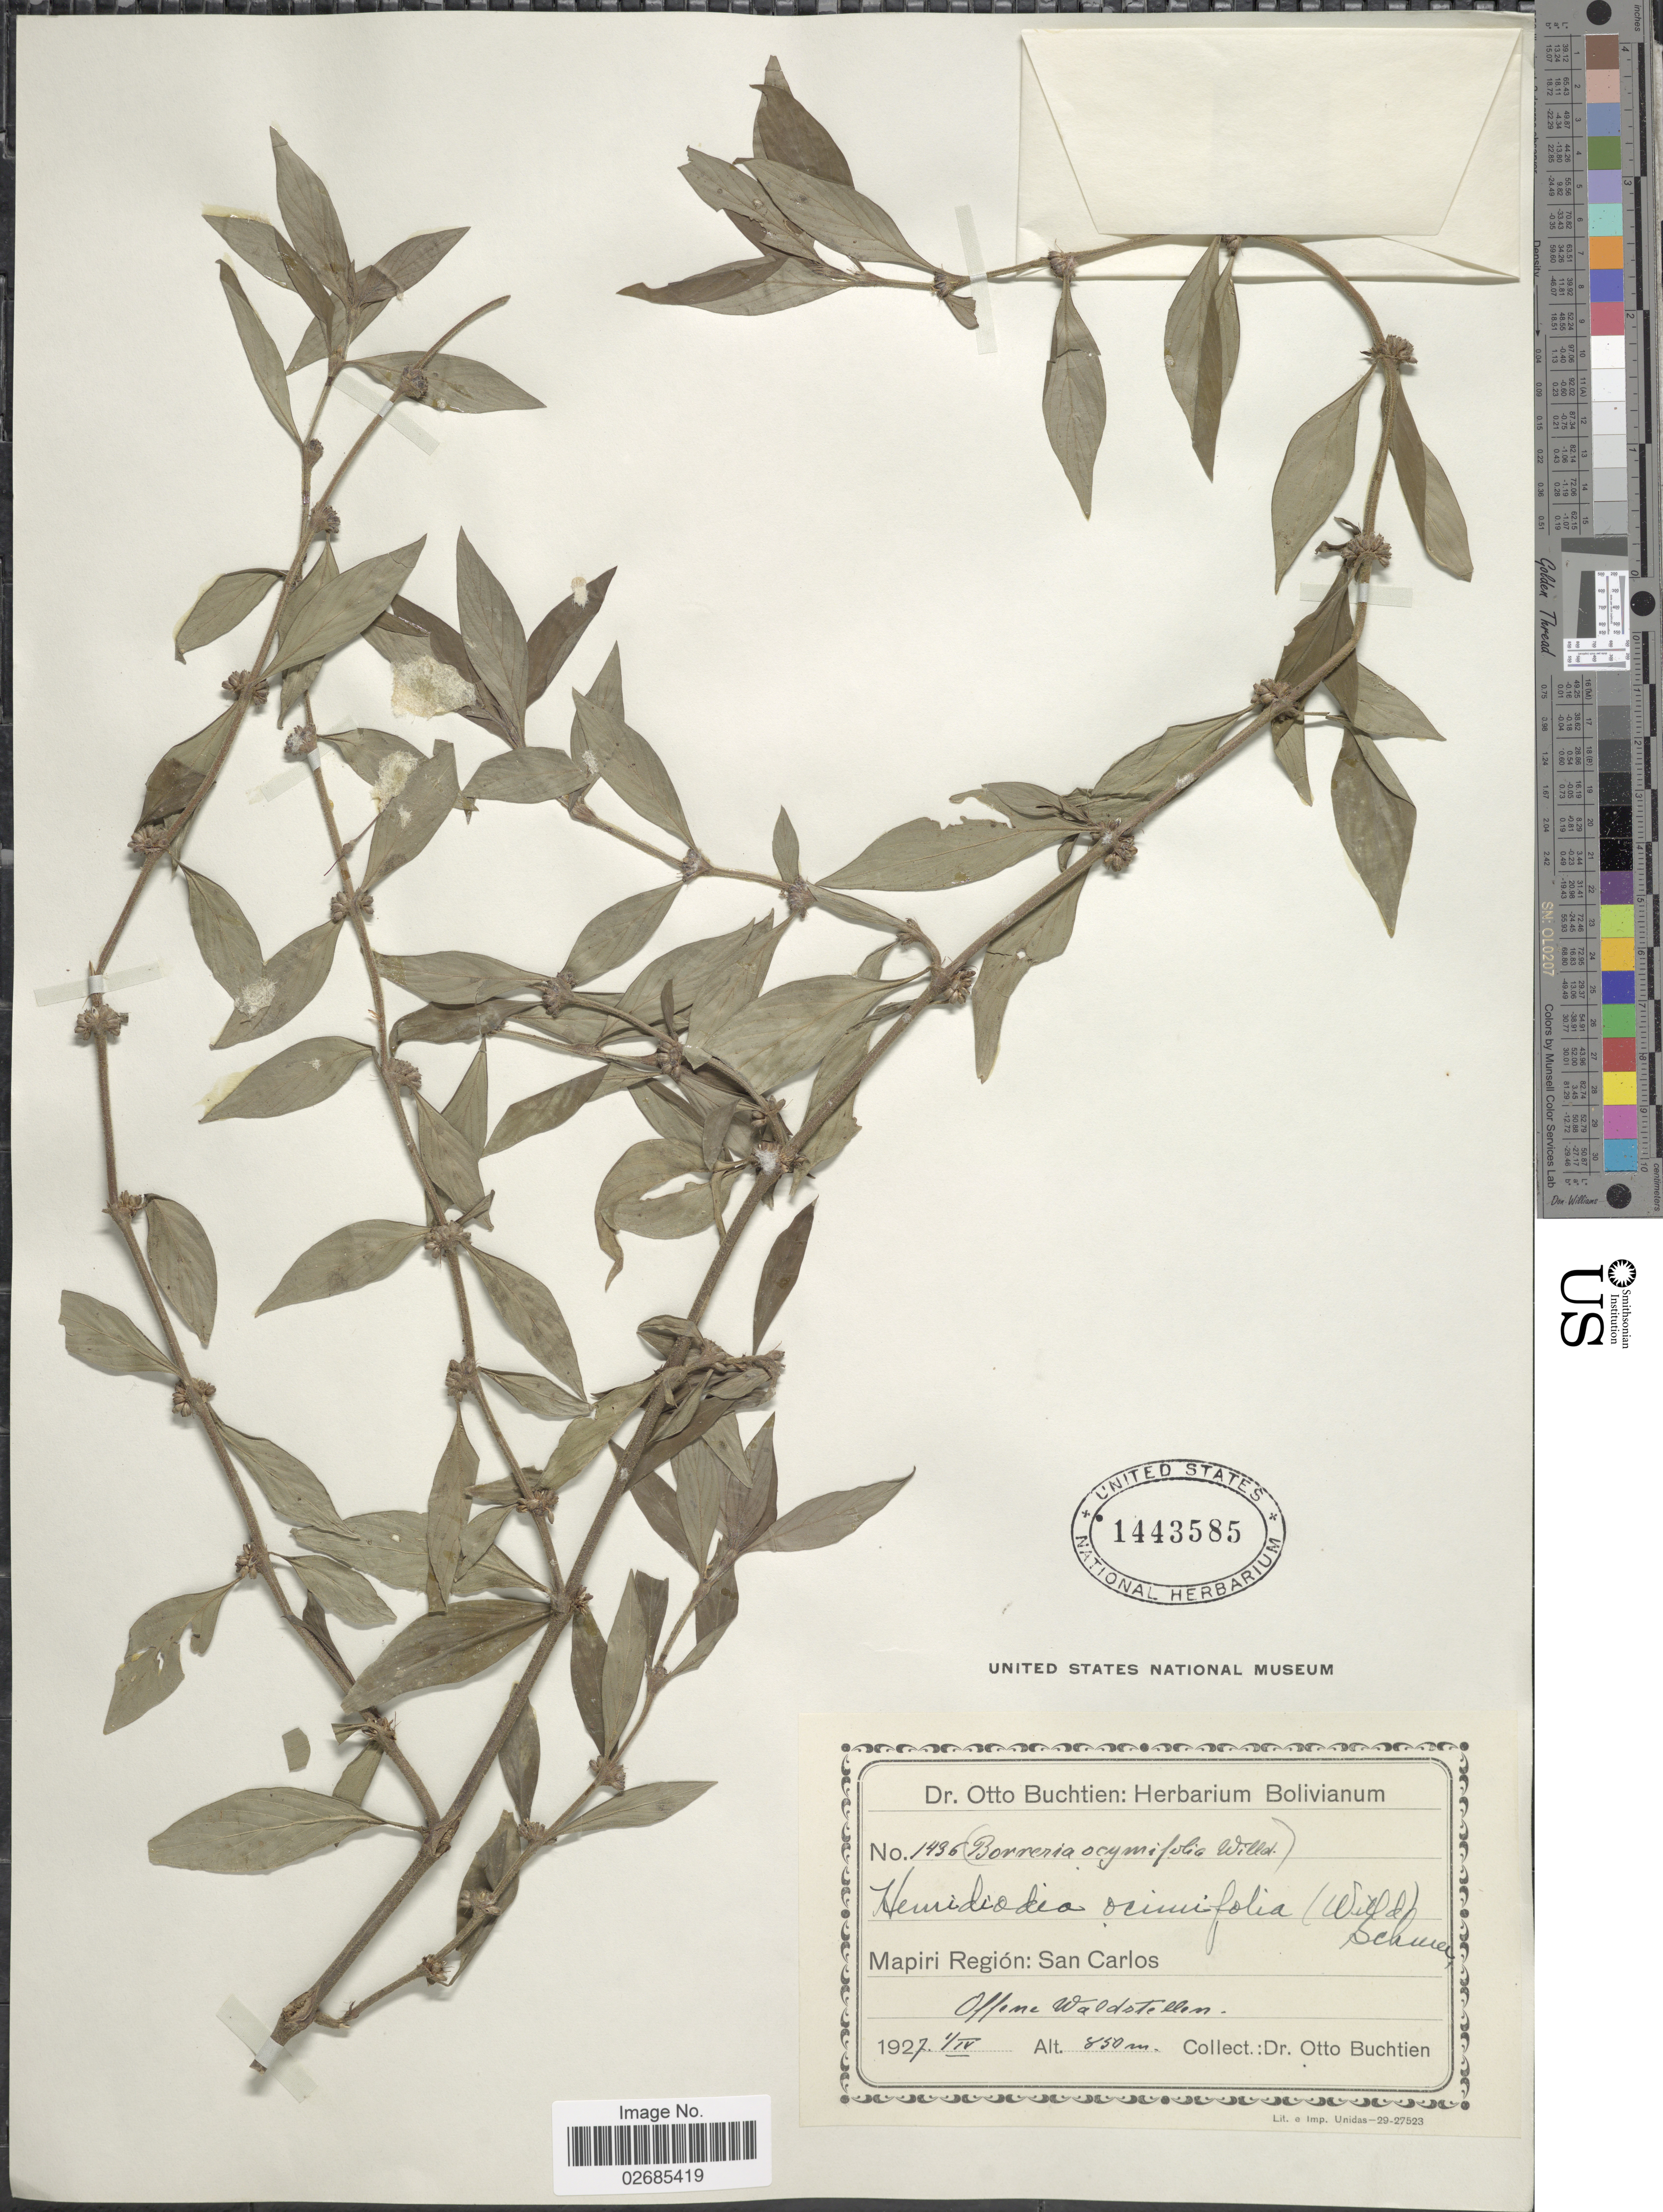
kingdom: Plantae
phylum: Tracheophyta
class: Magnoliopsida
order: Gentianales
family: Rubiaceae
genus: Hemidiodia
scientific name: Hemidiodia ocimifolia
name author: (Willd.) K. Schum.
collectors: O. Buchtien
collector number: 1436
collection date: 1927-04-01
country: Bolivia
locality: Mapiri Región: San Carlos.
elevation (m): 850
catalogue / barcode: US 1443585